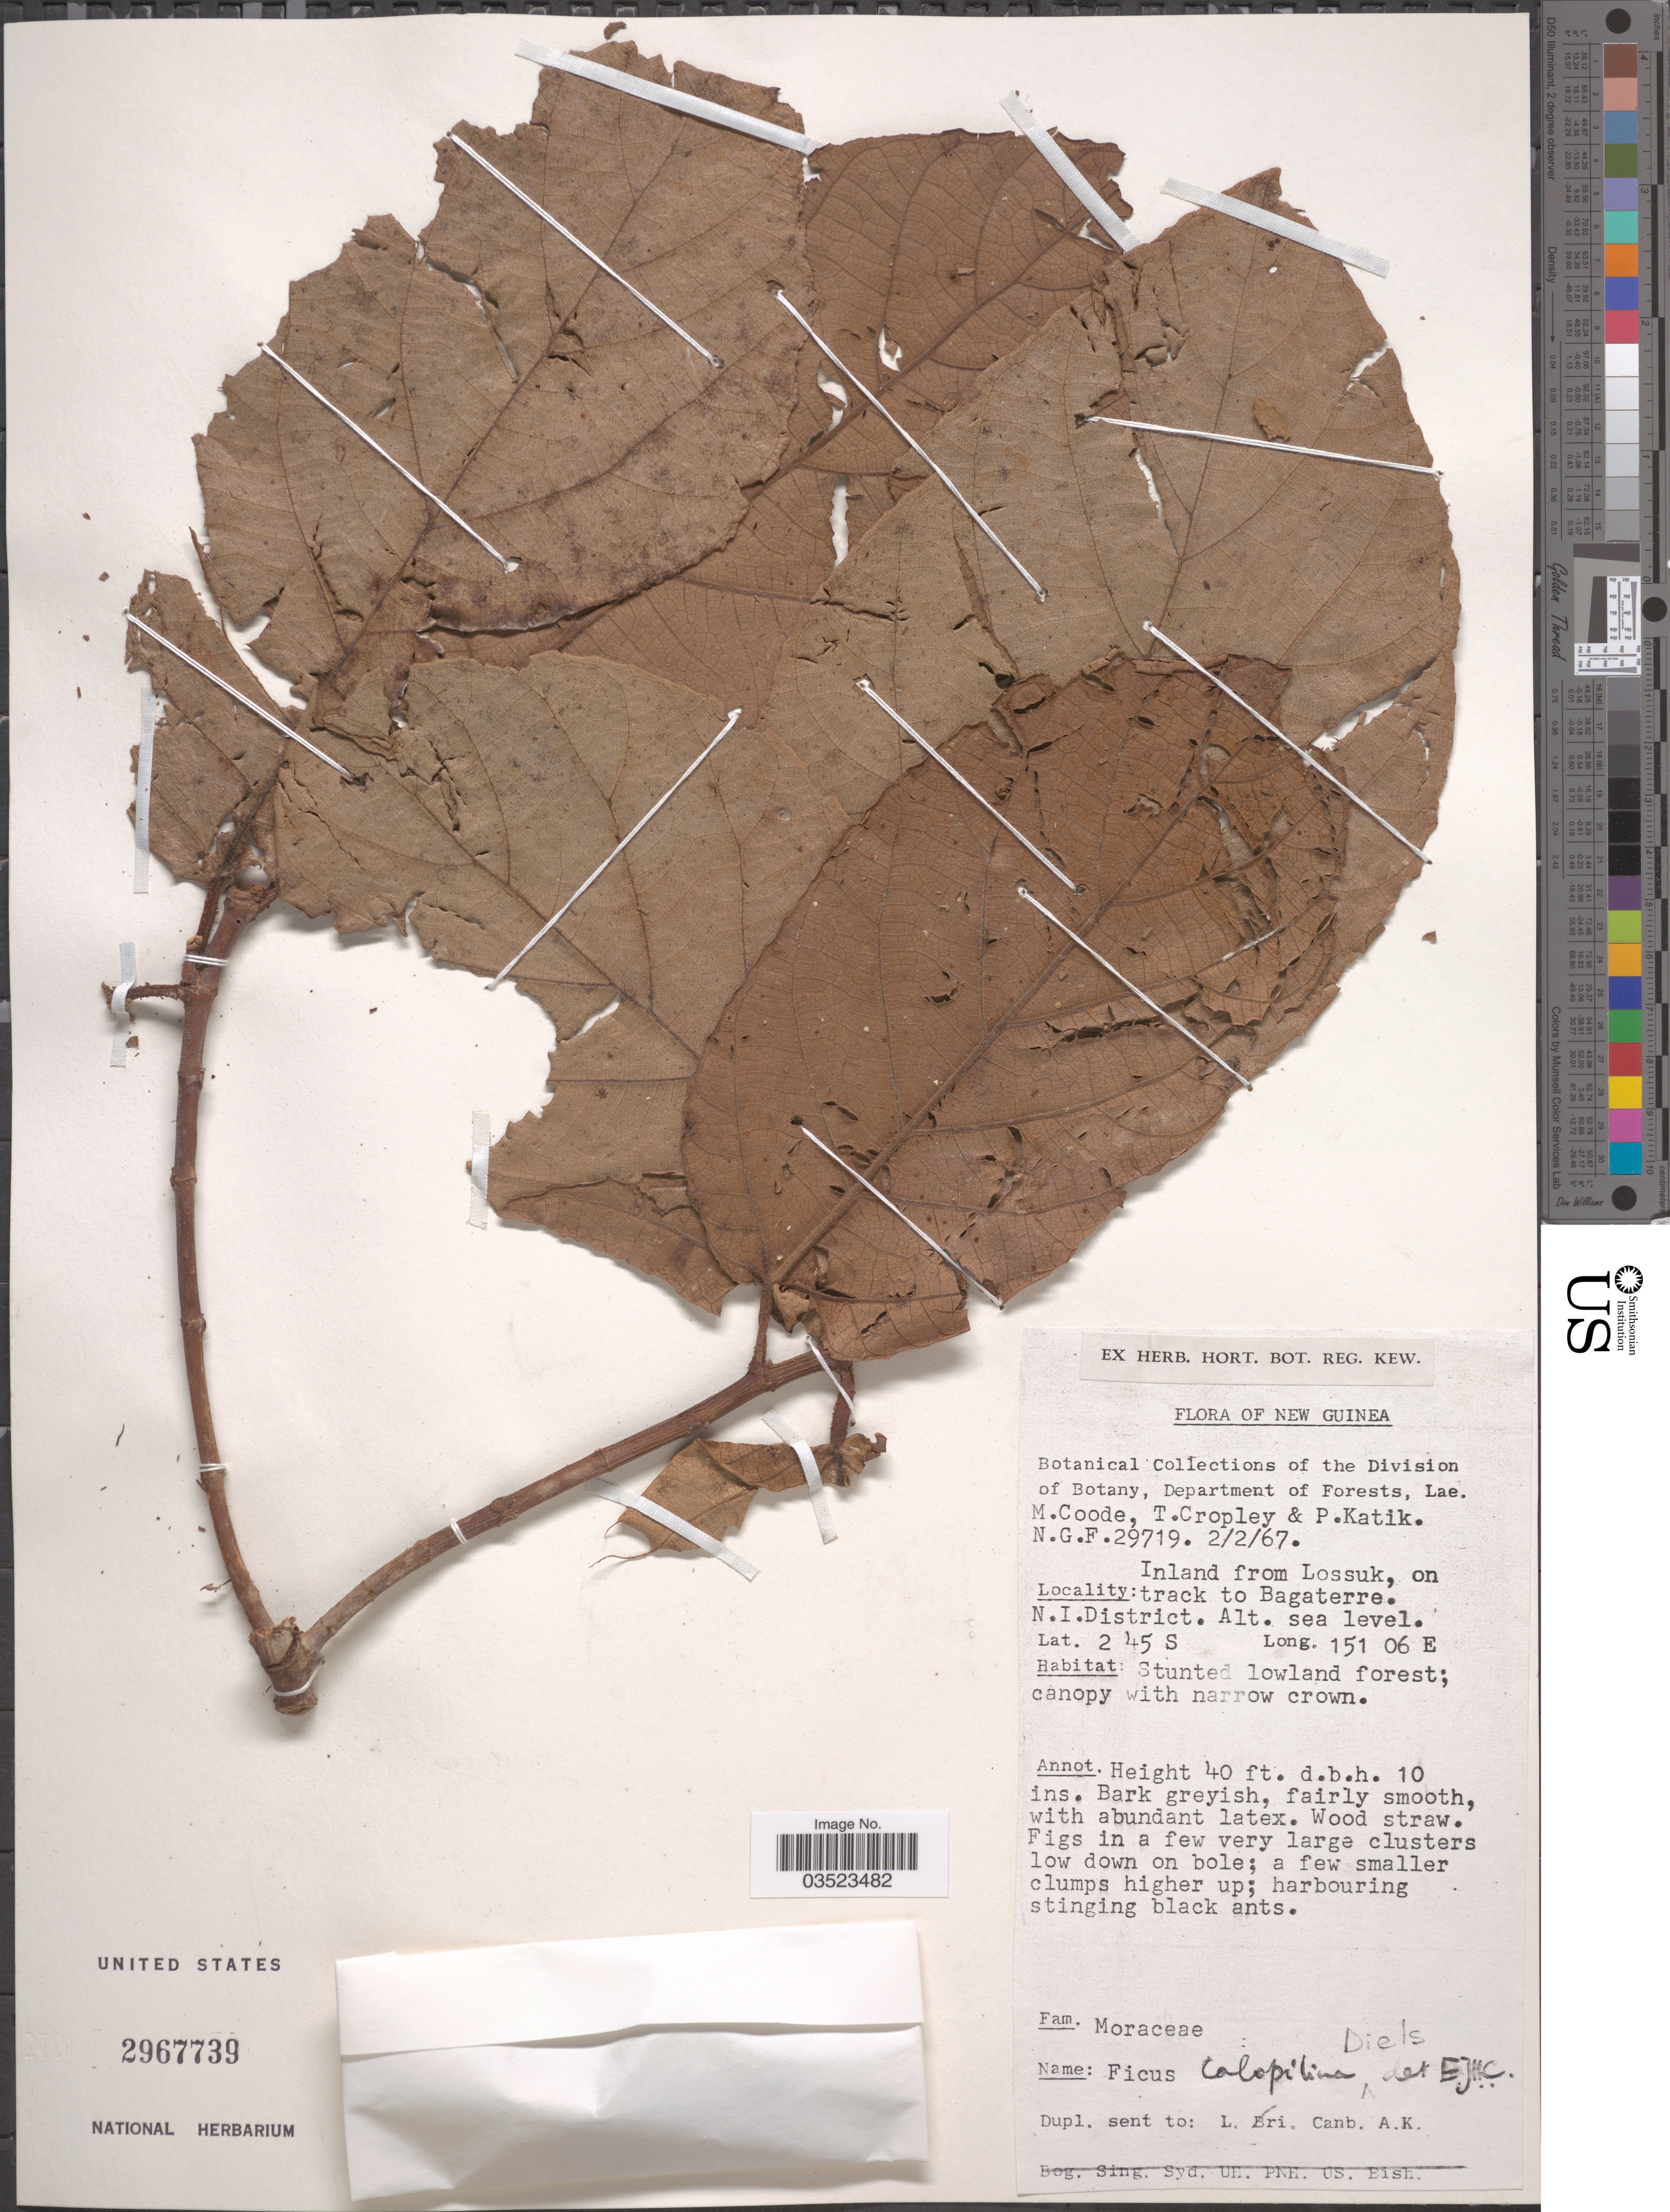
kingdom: Plantae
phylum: Tracheophyta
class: Magnoliopsida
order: Rosales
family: Moraceae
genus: Ficus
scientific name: Ficus calopilina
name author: Diels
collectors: M. Coode, T. Cropley & P. Katik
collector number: N.G.F.29719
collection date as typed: Transcribed d/m/y: 2/2/67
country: Papua New Guinea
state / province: New Ireland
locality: New Guinea. Inland from Lossuk, on track to Bagaterre. N.I. District.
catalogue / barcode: US 2967739